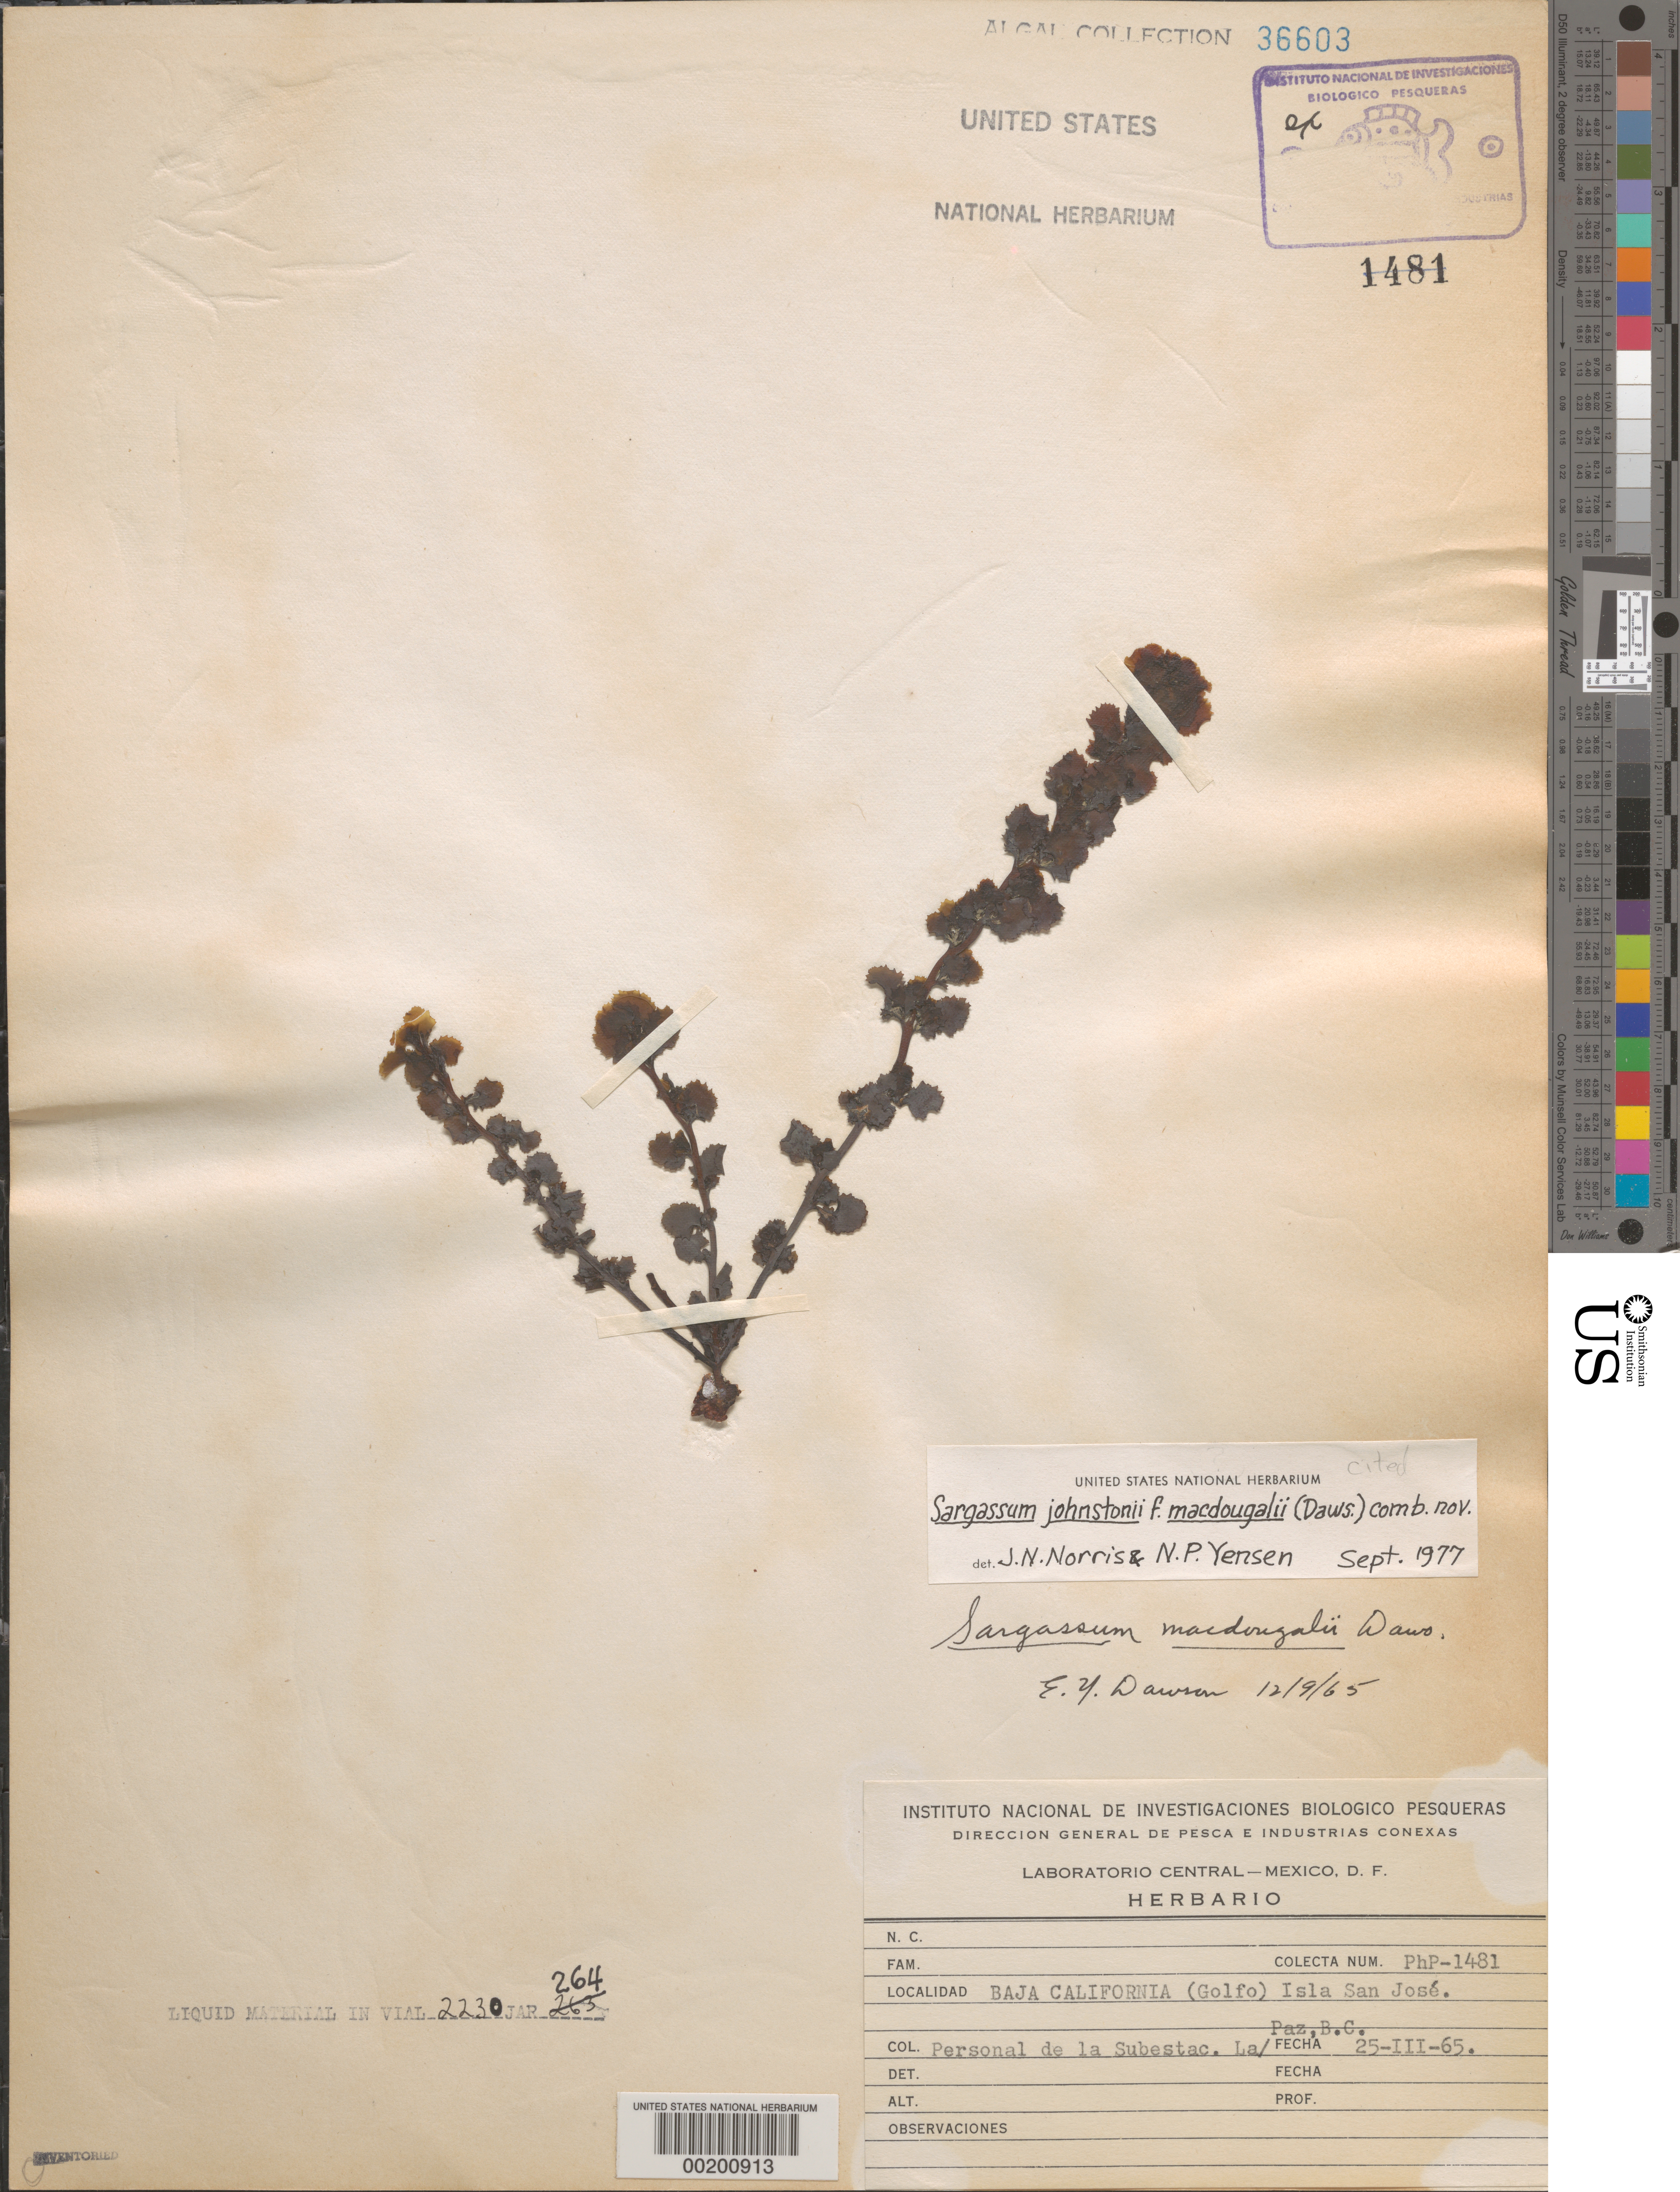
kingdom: Chromista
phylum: Ochrophyta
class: Phaeophyceae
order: Fucales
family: Sargassaceae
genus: Sargassum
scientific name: Sargassum johnstonii f. macdougalii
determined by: Norris, J. N.; Yensen, N. P.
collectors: Laboratory Personnel, La Paz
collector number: PhP-1481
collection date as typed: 25 Mar 1965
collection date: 1965-03-25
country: Mexico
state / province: Baja California Sur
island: Isla San Jose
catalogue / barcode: US 36603